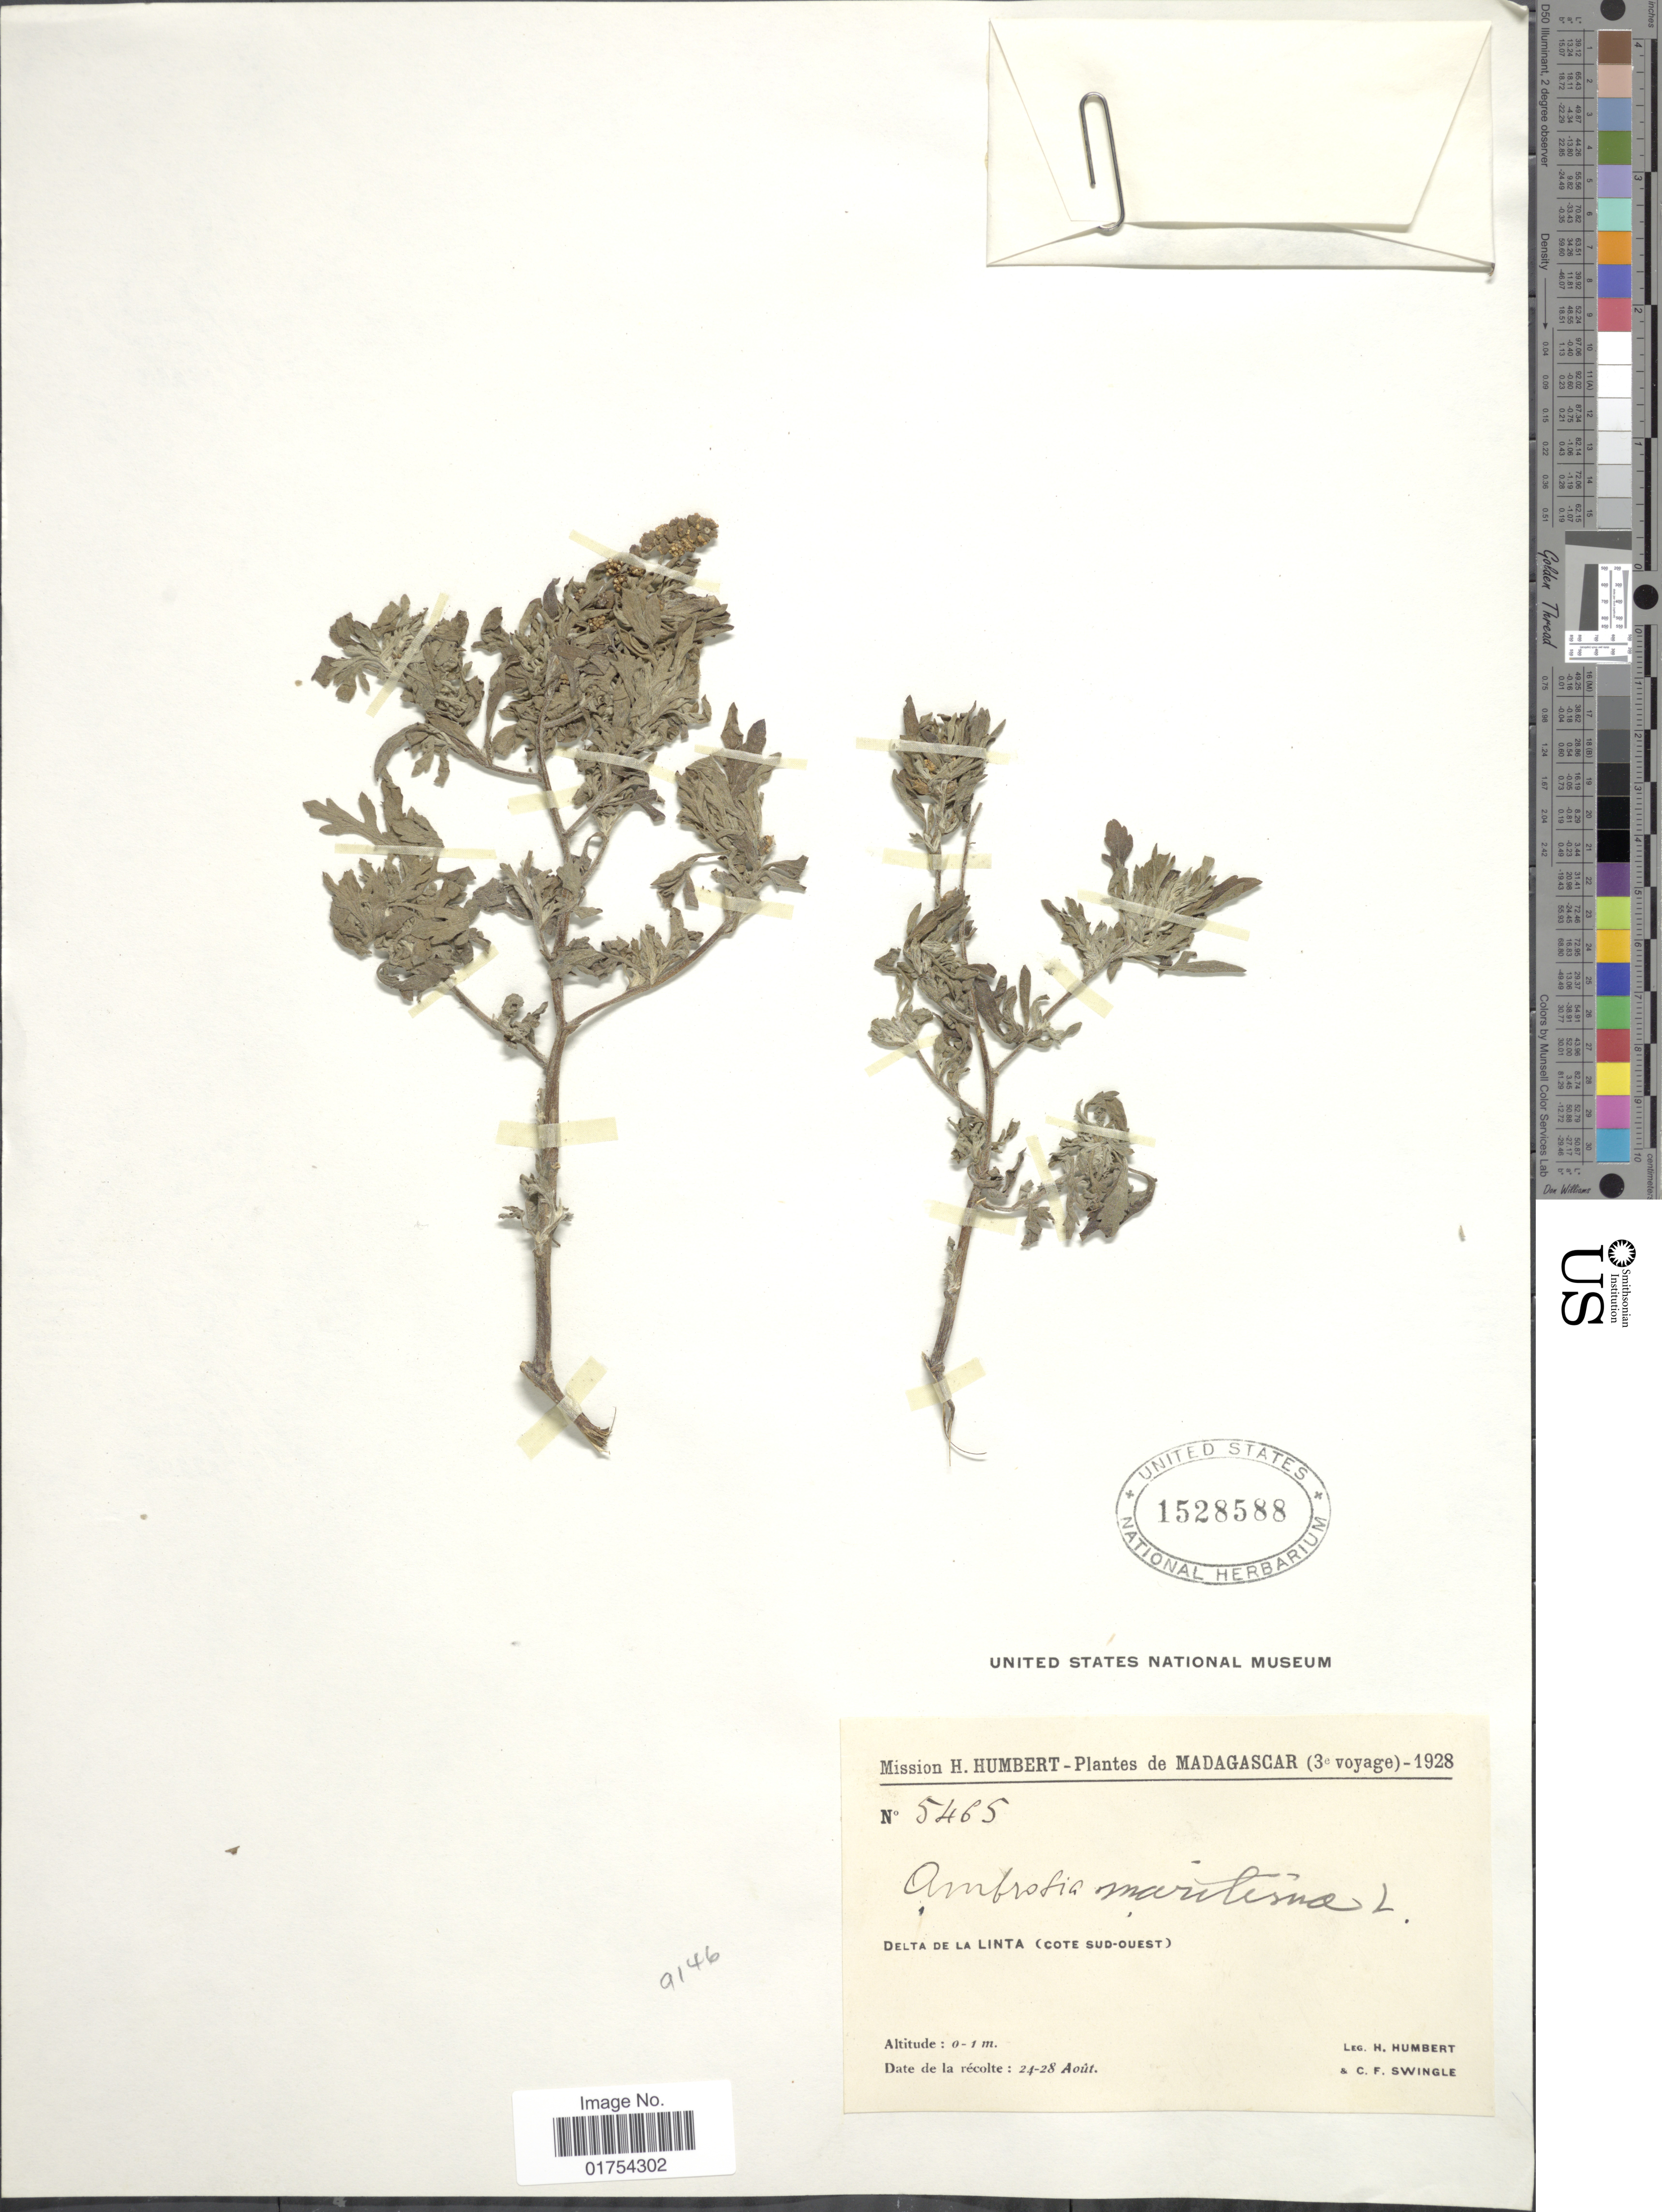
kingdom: Plantae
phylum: Tracheophyta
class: Magnoliopsida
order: Asterales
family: Asteraceae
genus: Ambrosia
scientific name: Ambrosia maritima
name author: L.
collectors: H. Humbert & C. Swingle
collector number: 5465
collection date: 1928-08-24/1928-08-28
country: Madagascar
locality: Delta de la Linta (Cote Sud-Ouest)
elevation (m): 0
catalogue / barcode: US 1528588